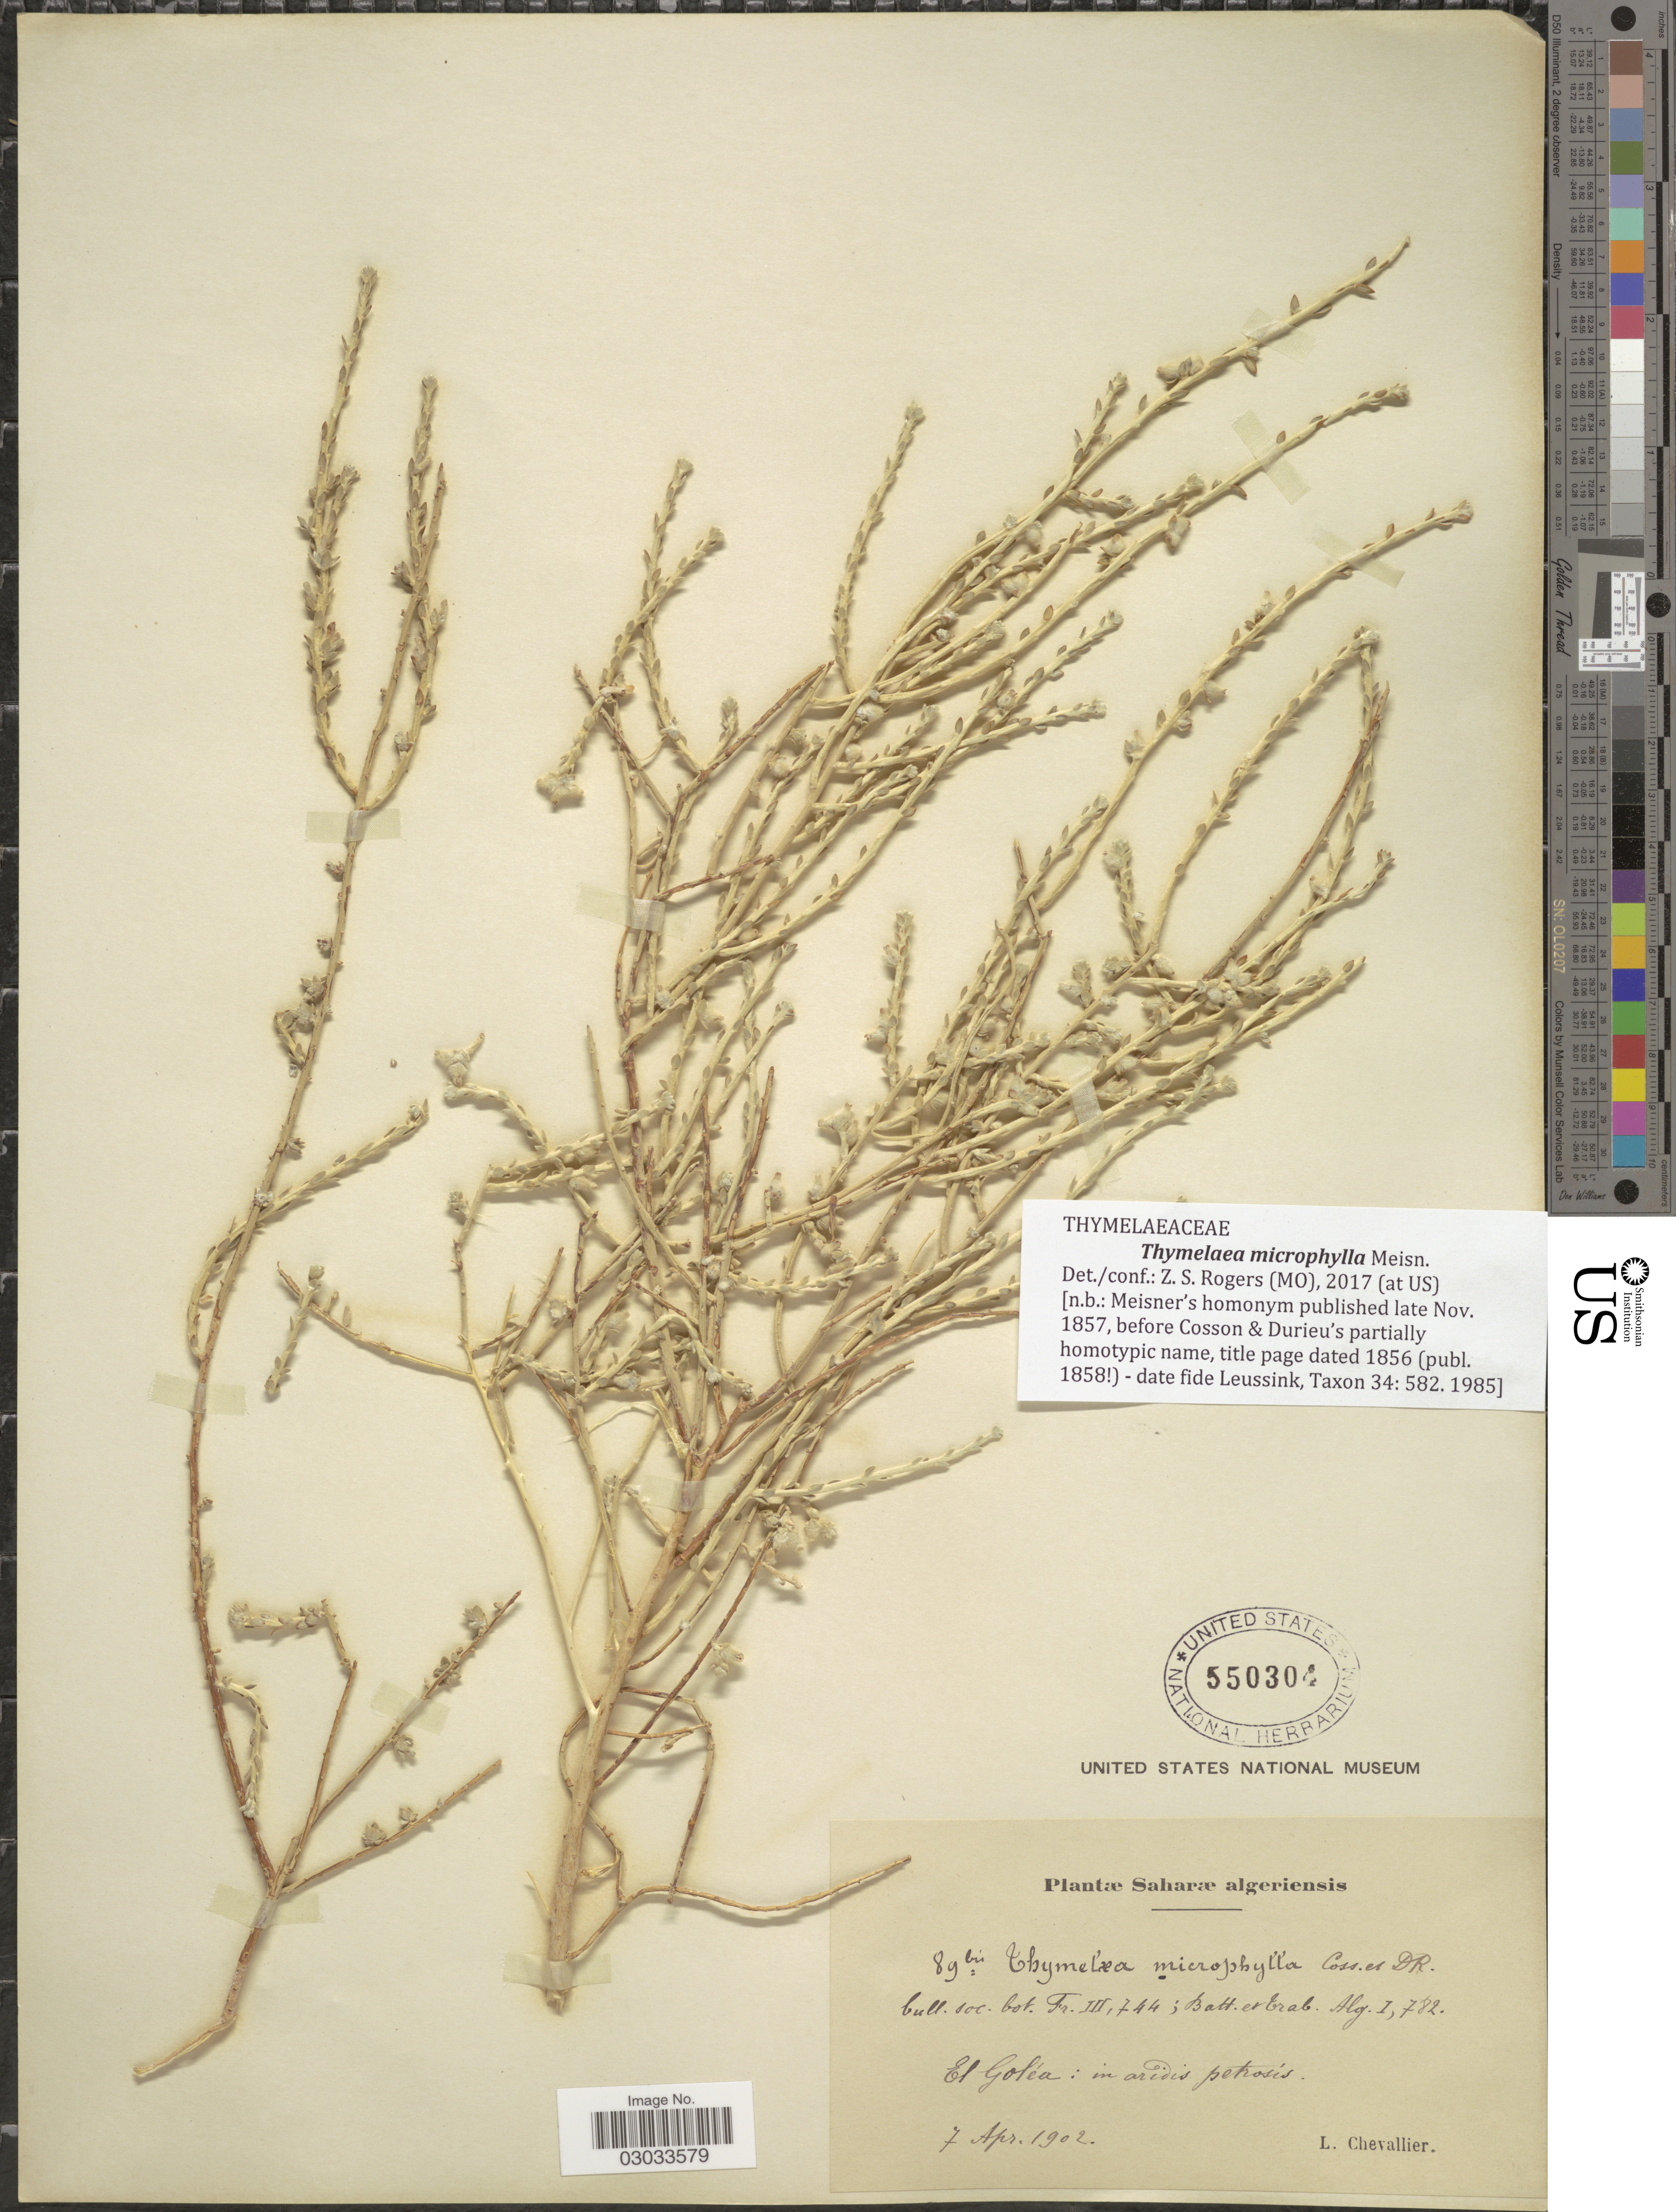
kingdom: Plantae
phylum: Tracheophyta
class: Magnoliopsida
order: Malvales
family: Thymelaeaceae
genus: Thymelaea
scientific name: Thymelaea microphylla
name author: Meisn.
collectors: L. Chevallier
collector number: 89bis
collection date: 1902-04-07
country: Algeria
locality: Saharæ algeriensis. El Goléa: in aridis petrosis.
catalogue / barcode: US 550304